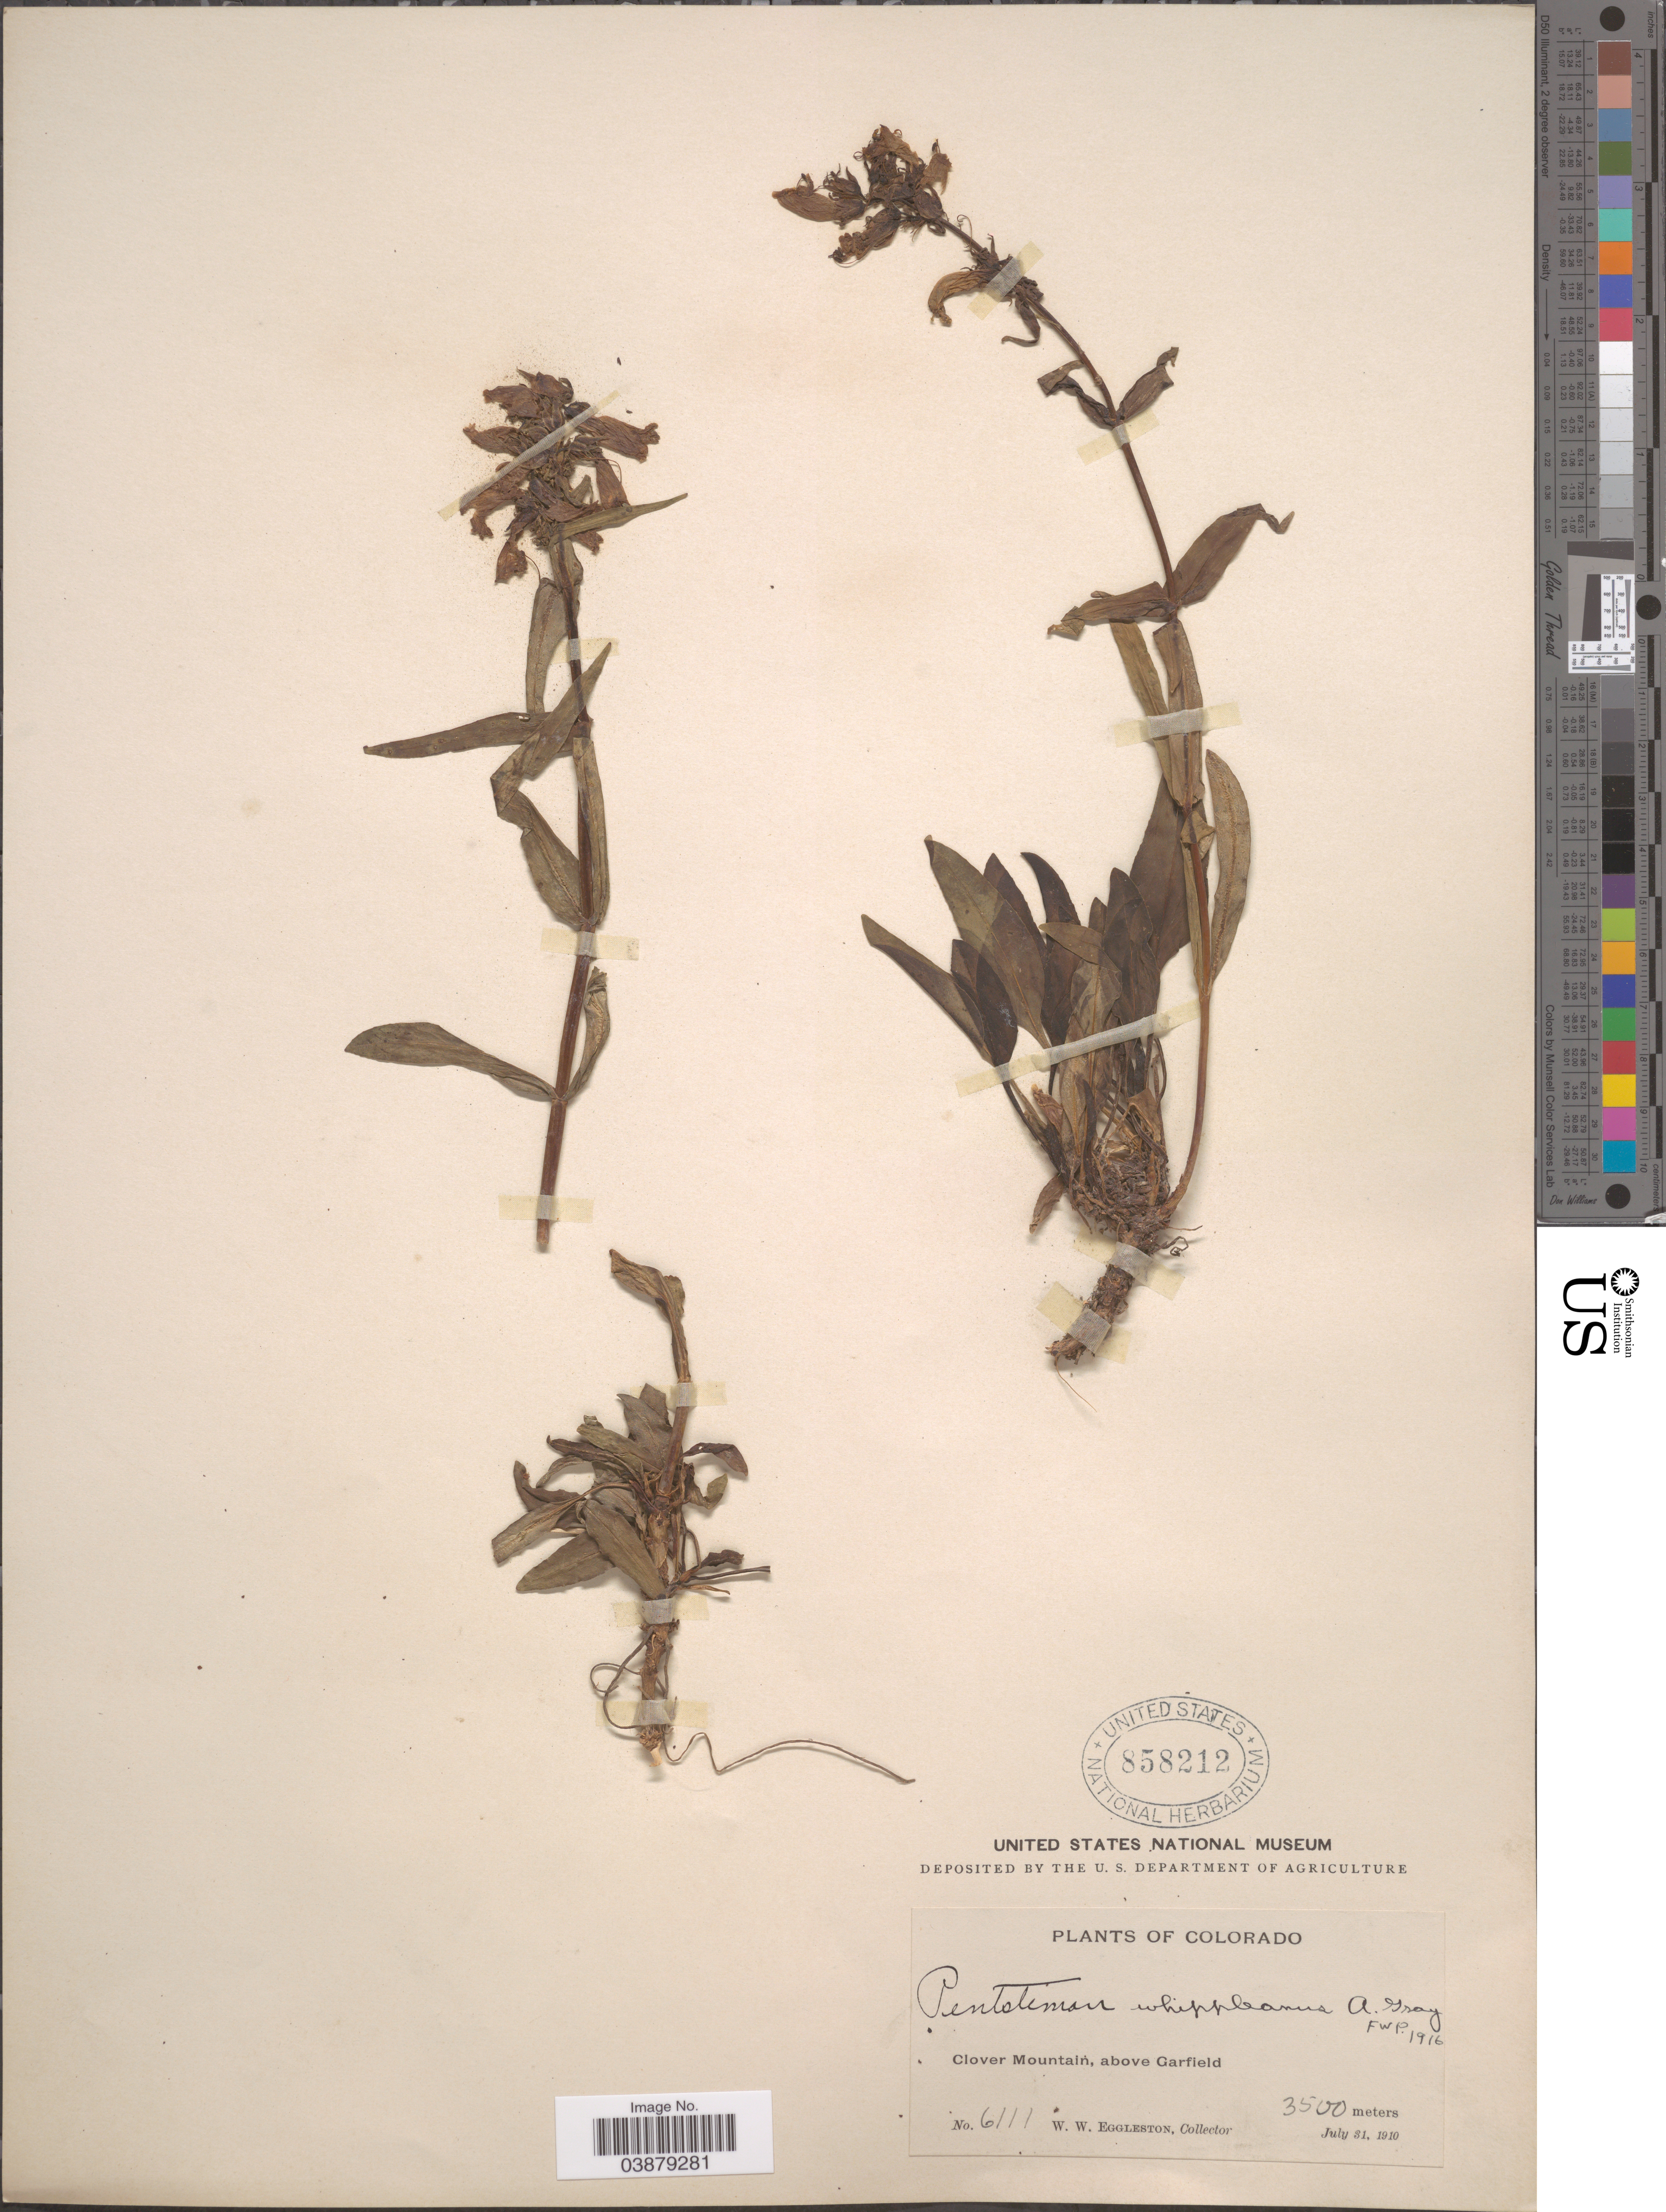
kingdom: Plantae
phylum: Tracheophyta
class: Magnoliopsida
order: Lamiales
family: Plantaginaceae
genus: Penstemon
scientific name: Penstemon whippleanus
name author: A. Gray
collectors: W. W. Eggleston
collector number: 6111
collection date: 1910-07-31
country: United States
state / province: Colorado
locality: Clover Mountain, above Garfield.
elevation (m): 3500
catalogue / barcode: US 858212